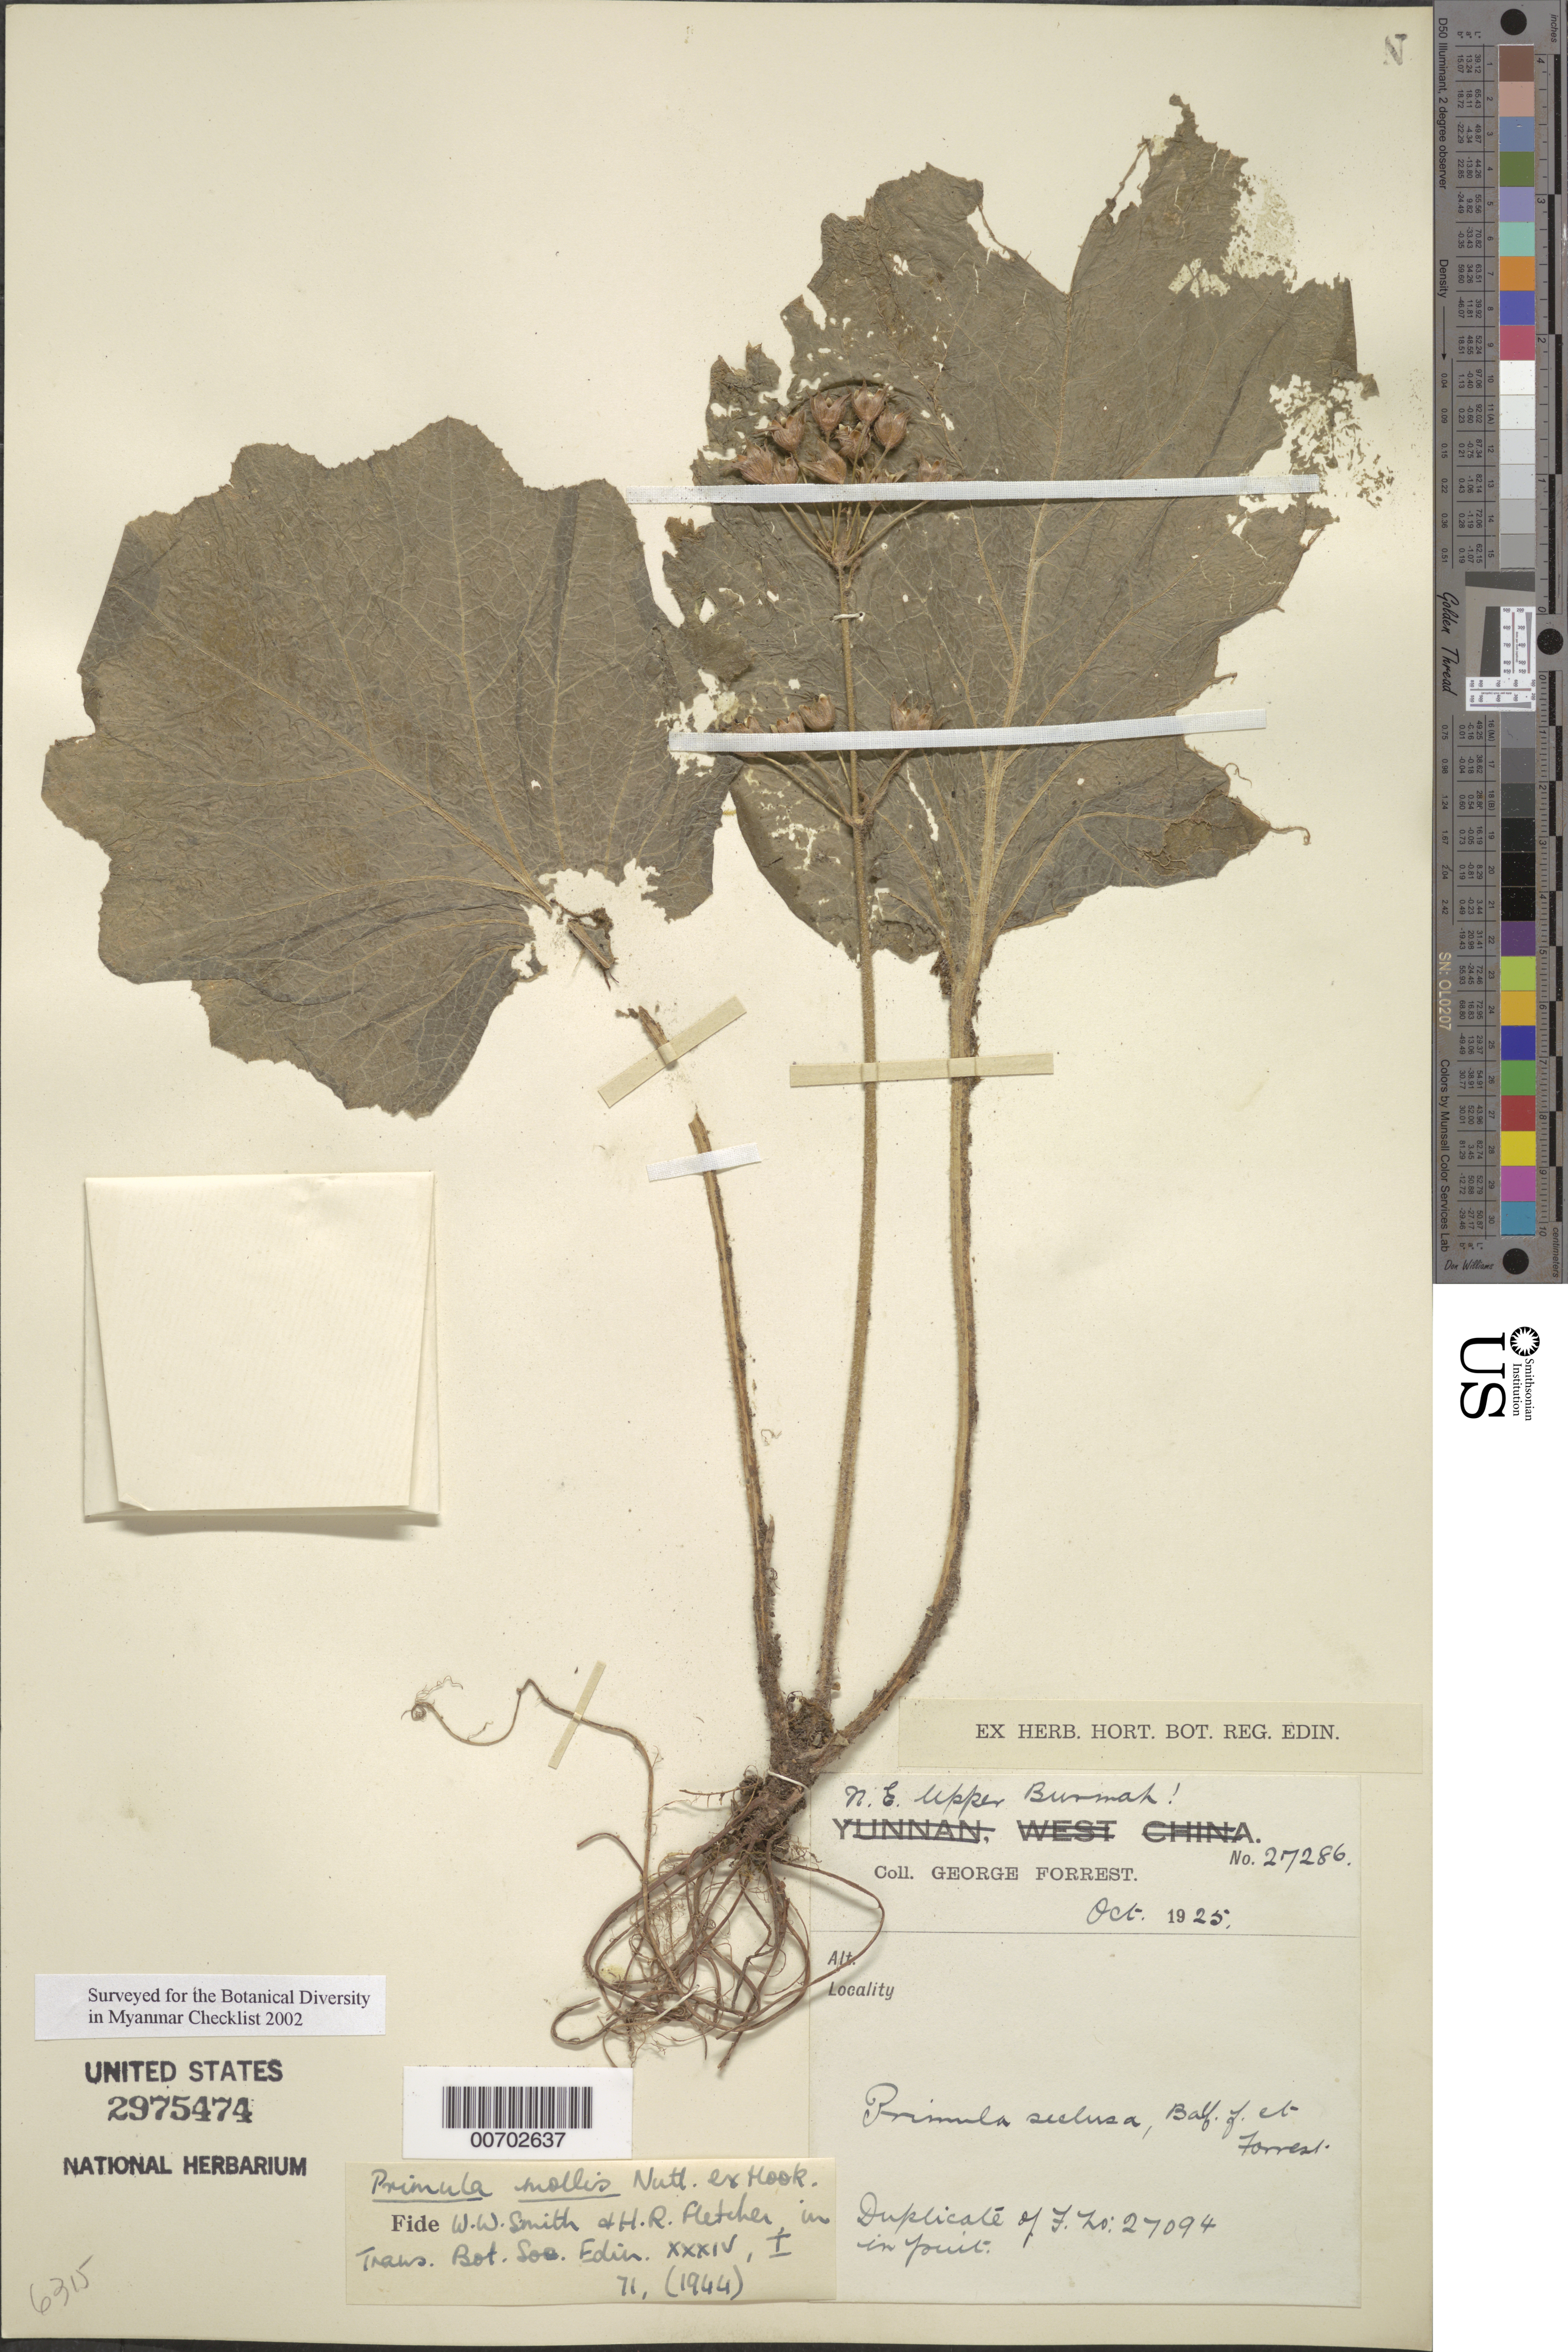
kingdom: Plantae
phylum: Tracheophyta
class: Magnoliopsida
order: Ericales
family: Primulaceae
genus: Primula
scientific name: Primula mollis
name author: Nutt. ex Hook.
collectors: G. Forrest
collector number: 27286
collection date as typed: Oct 1925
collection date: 1925-10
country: Myanmar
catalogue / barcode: US 2975474